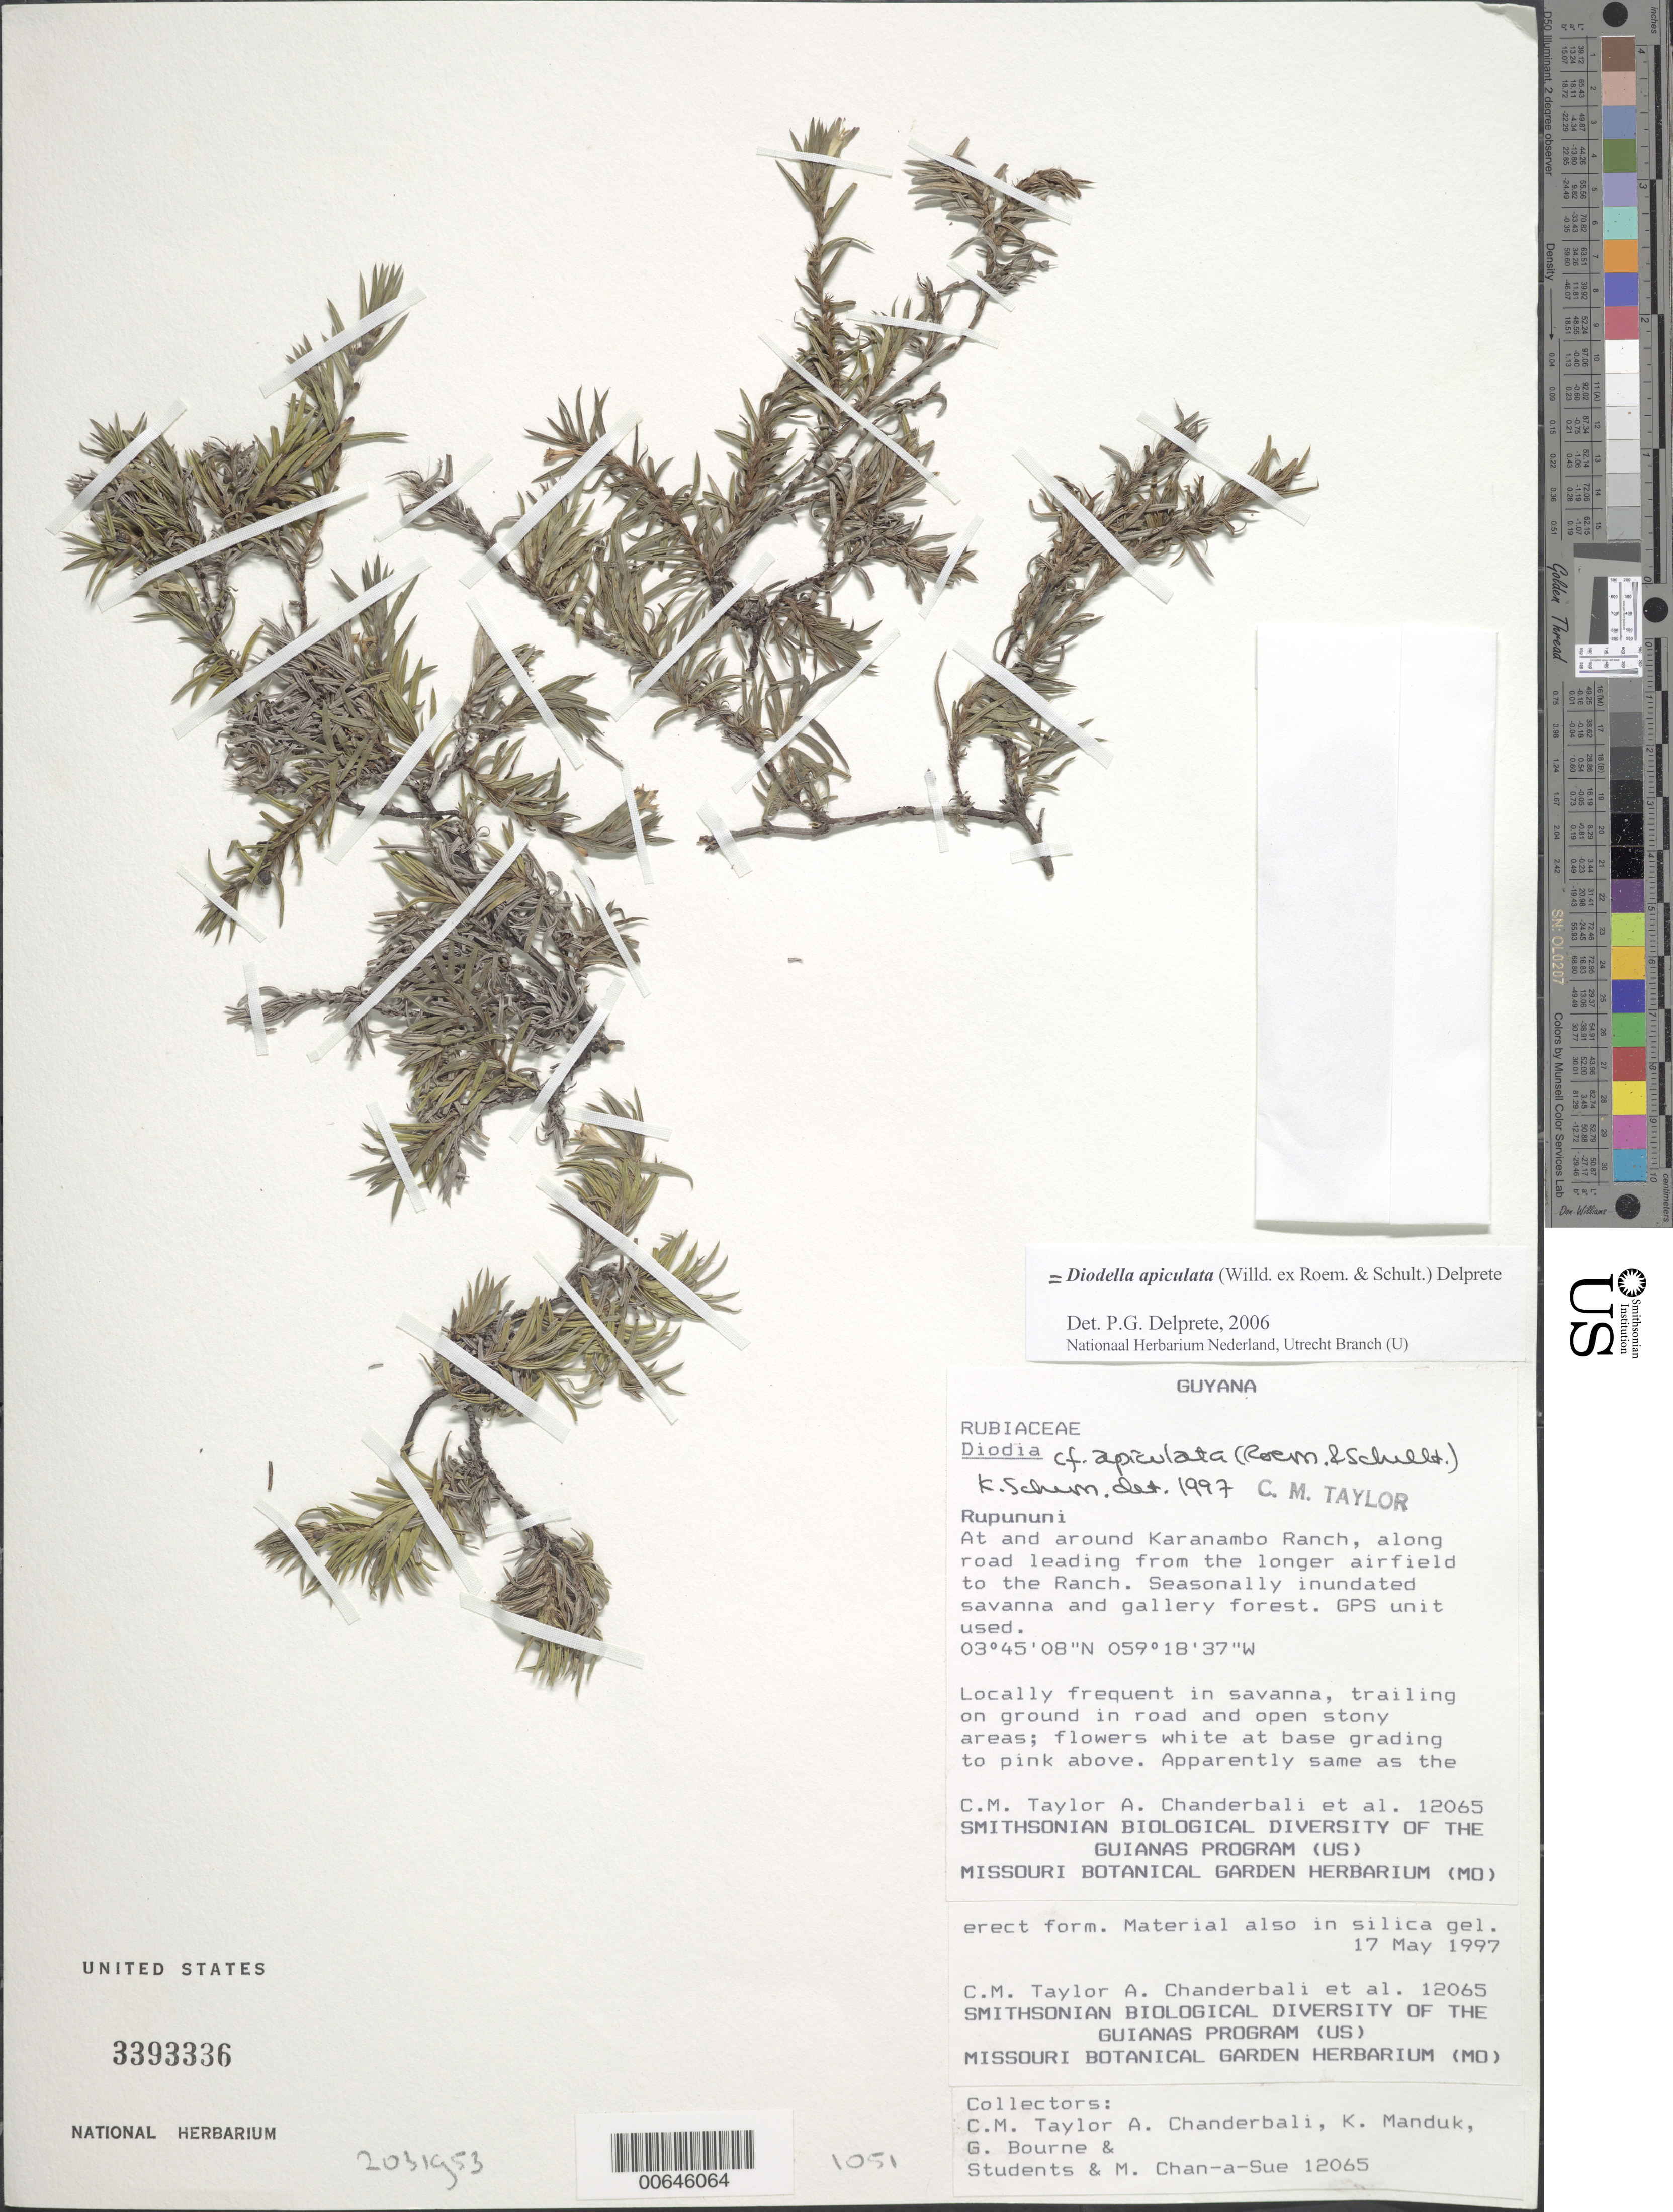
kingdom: Plantae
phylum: Tracheophyta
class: Magnoliopsida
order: Gentianales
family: Rubiaceae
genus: Diodella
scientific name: Diodella apiculata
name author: (Willd. ex Roem. & Schult.) Delprete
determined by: Delprete, P. G., Herb. de Guyane Cay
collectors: C. M. Taylor, A. S. Chanderbali, K. Manduk, A. Bourne & M. Chan-a-Sue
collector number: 12065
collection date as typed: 17 May 1997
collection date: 1997-05-17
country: Guyana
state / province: U. Takutu-U. Essequibo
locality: Karanambo Ranch, along road leading from airfield to ranch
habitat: Seasonally inundated savanna & gallery forest. Locally frequent in savanna, trailing on ground in road & open stony areas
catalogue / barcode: US 3393336